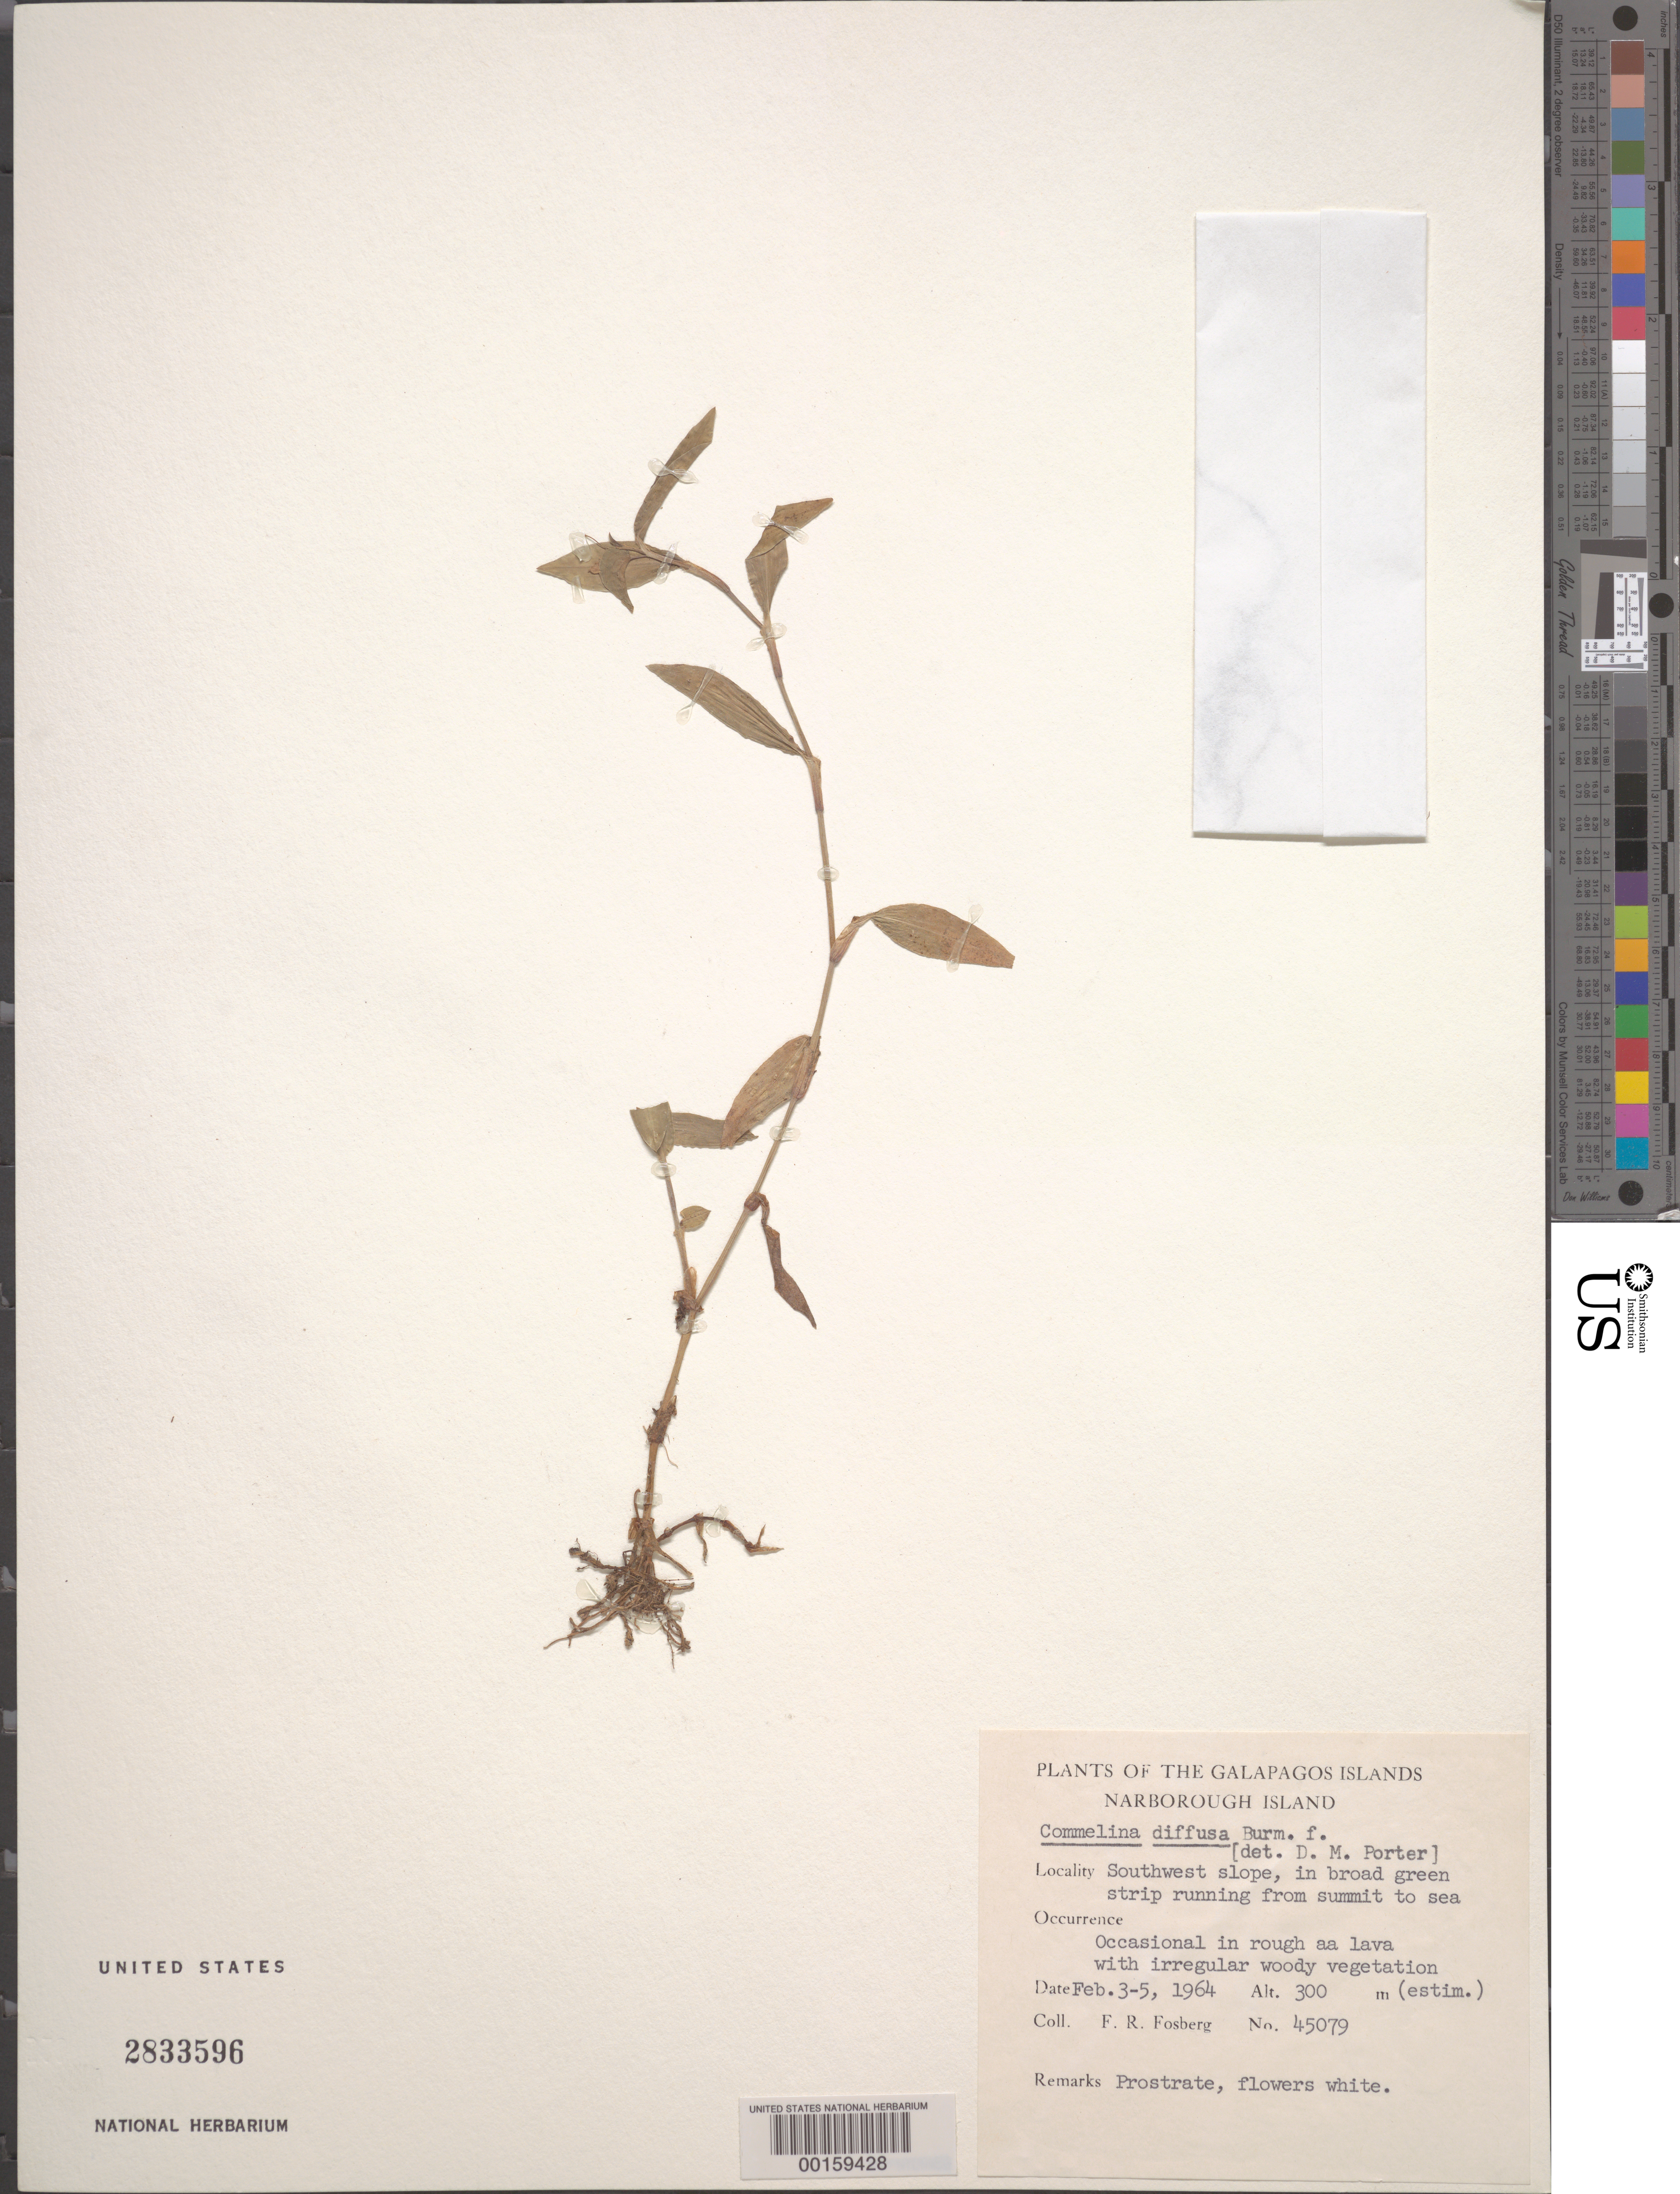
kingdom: Plantae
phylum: Tracheophyta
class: Liliopsida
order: Commelinales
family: Commelinaceae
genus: Commelina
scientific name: Commelina diffusa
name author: Burm. f.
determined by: Porter, D. M.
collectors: F. R. Fosberg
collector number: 45079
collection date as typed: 03 Feb 1964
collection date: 1964-02-03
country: Ecuador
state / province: Colón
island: Fernandina [Narborough]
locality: SW slope of Island [Narborough I.]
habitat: Growing in rough aa lava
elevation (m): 300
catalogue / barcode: US 2833596